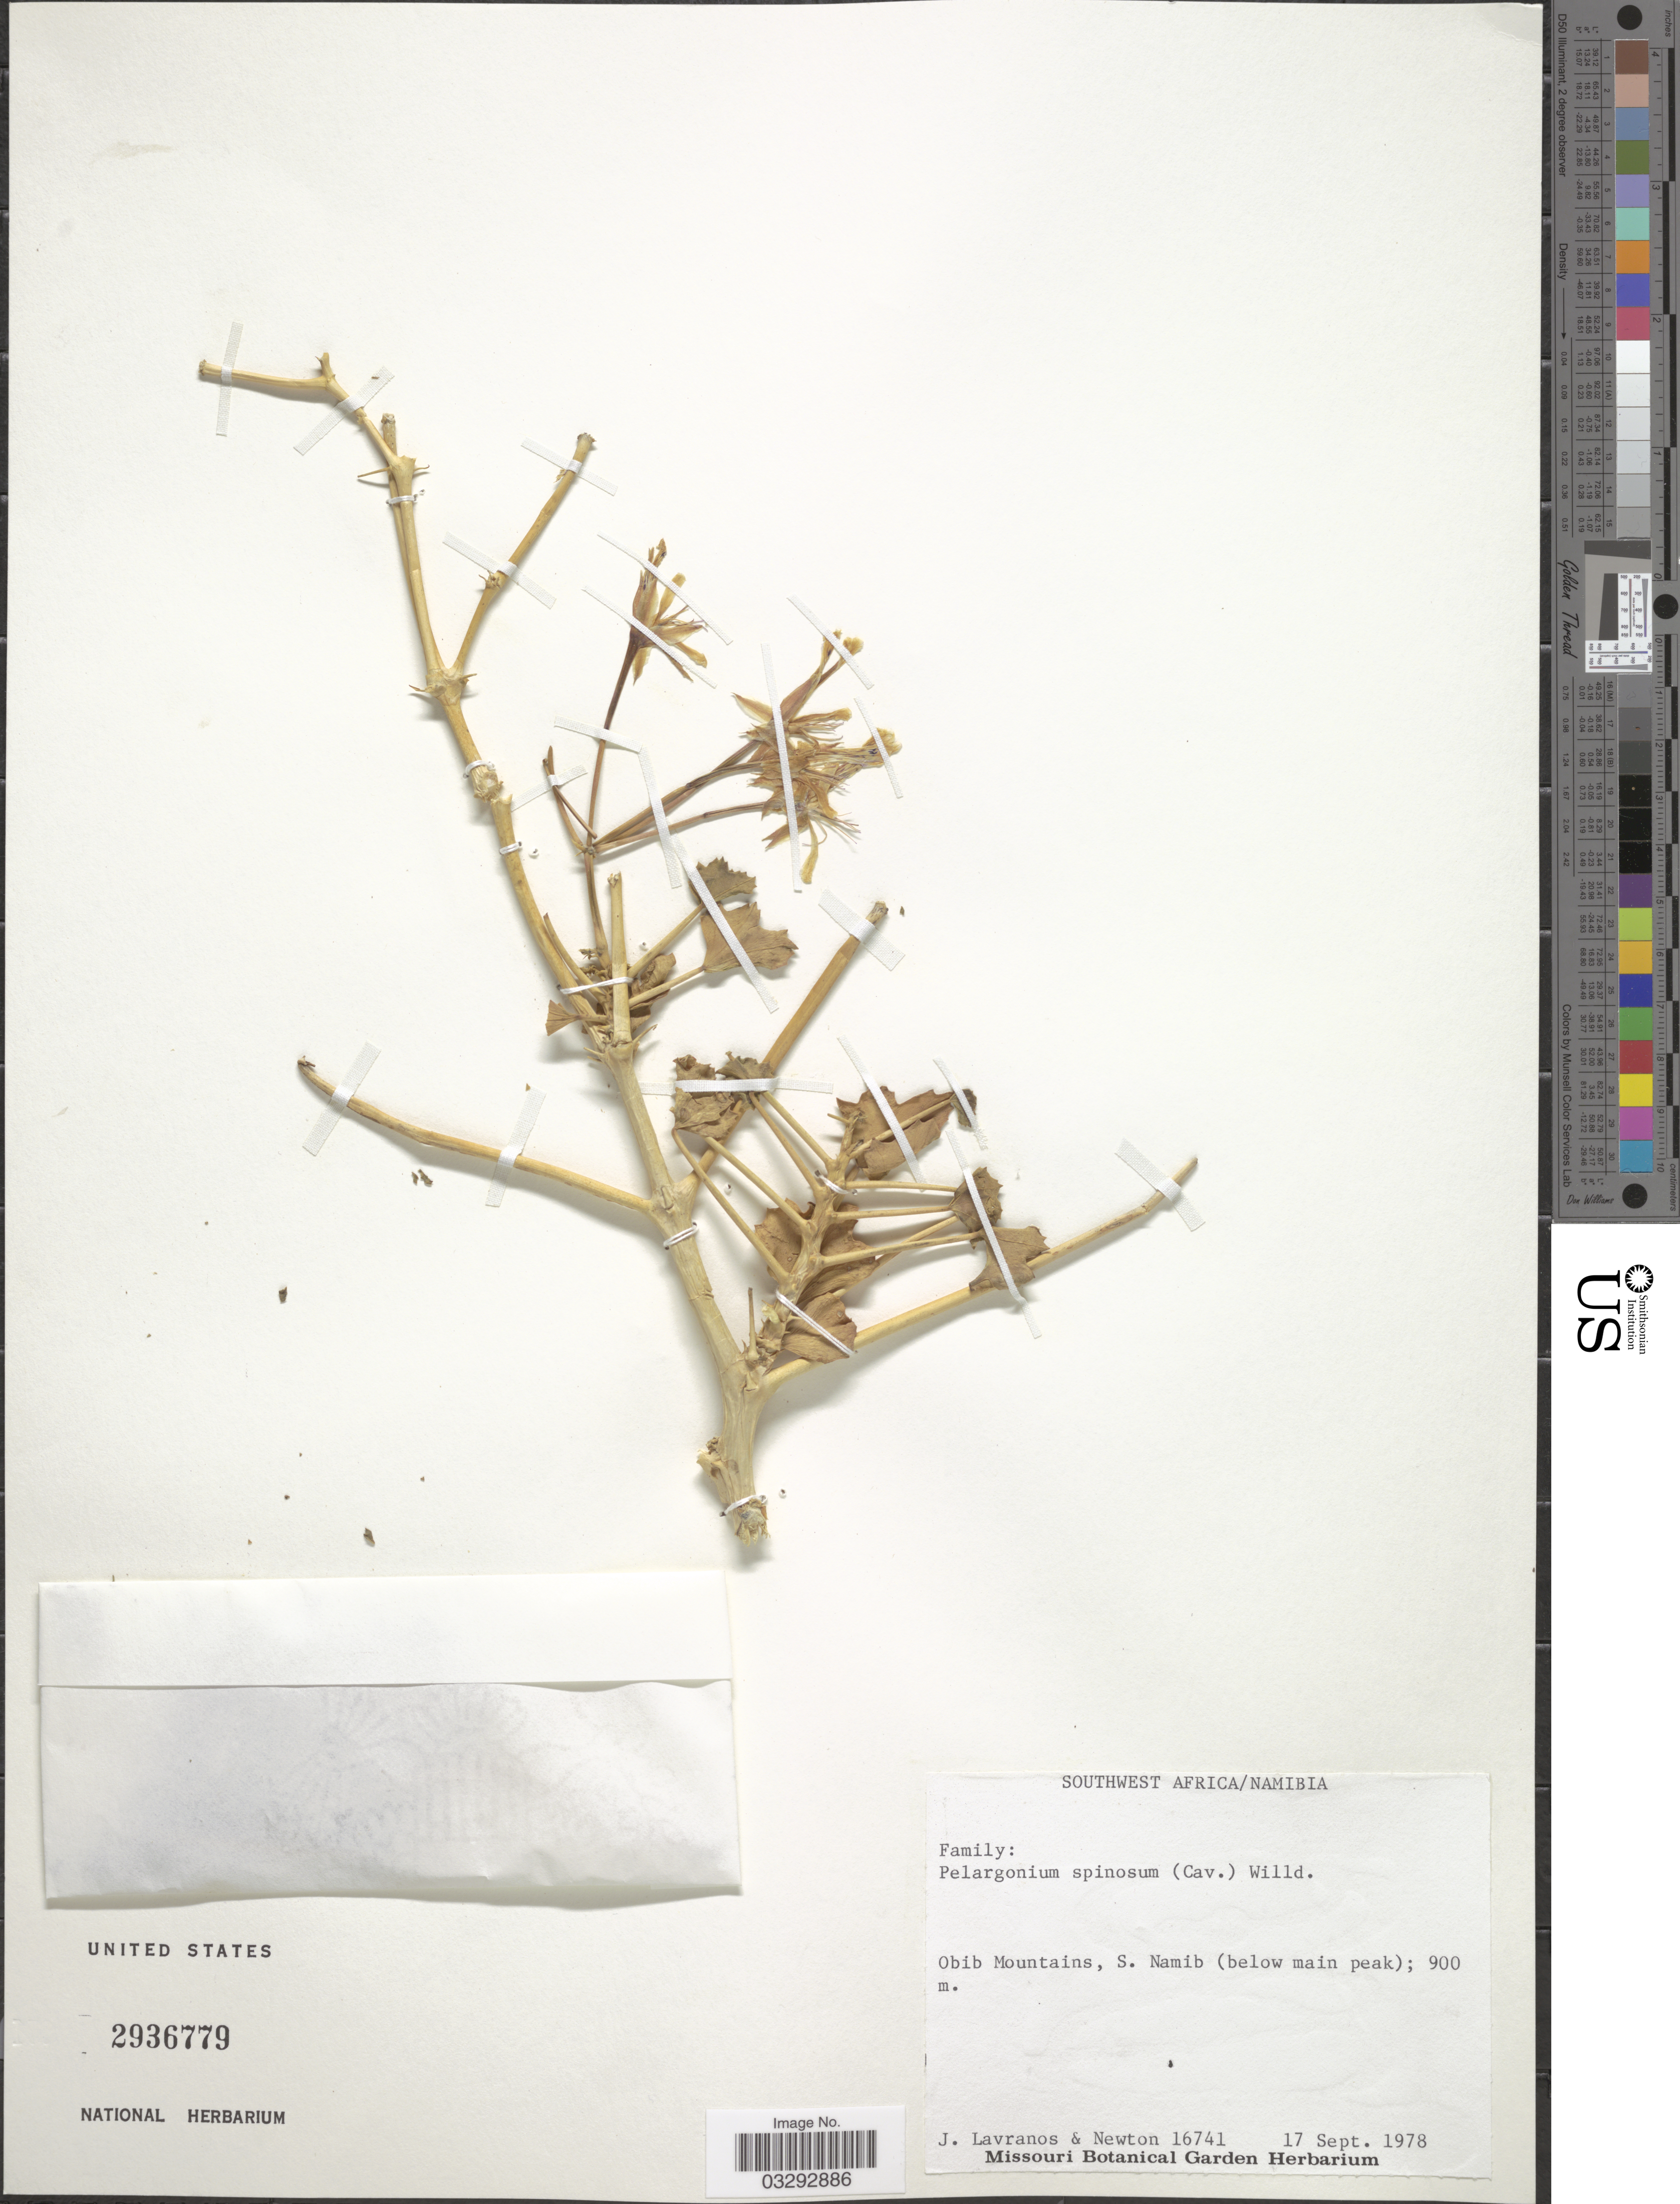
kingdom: Plantae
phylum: Tracheophyta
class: Magnoliopsida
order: Geraniales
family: Geraniaceae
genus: Pelargonium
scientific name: Pelargonium spinosum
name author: Willd.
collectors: J. Lavranos & -. Newton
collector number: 16741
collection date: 1978-09-17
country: Namibia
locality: Southwest Africa, Obib Mountains, S. Namib (below main peak).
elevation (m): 900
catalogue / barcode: US 2936779